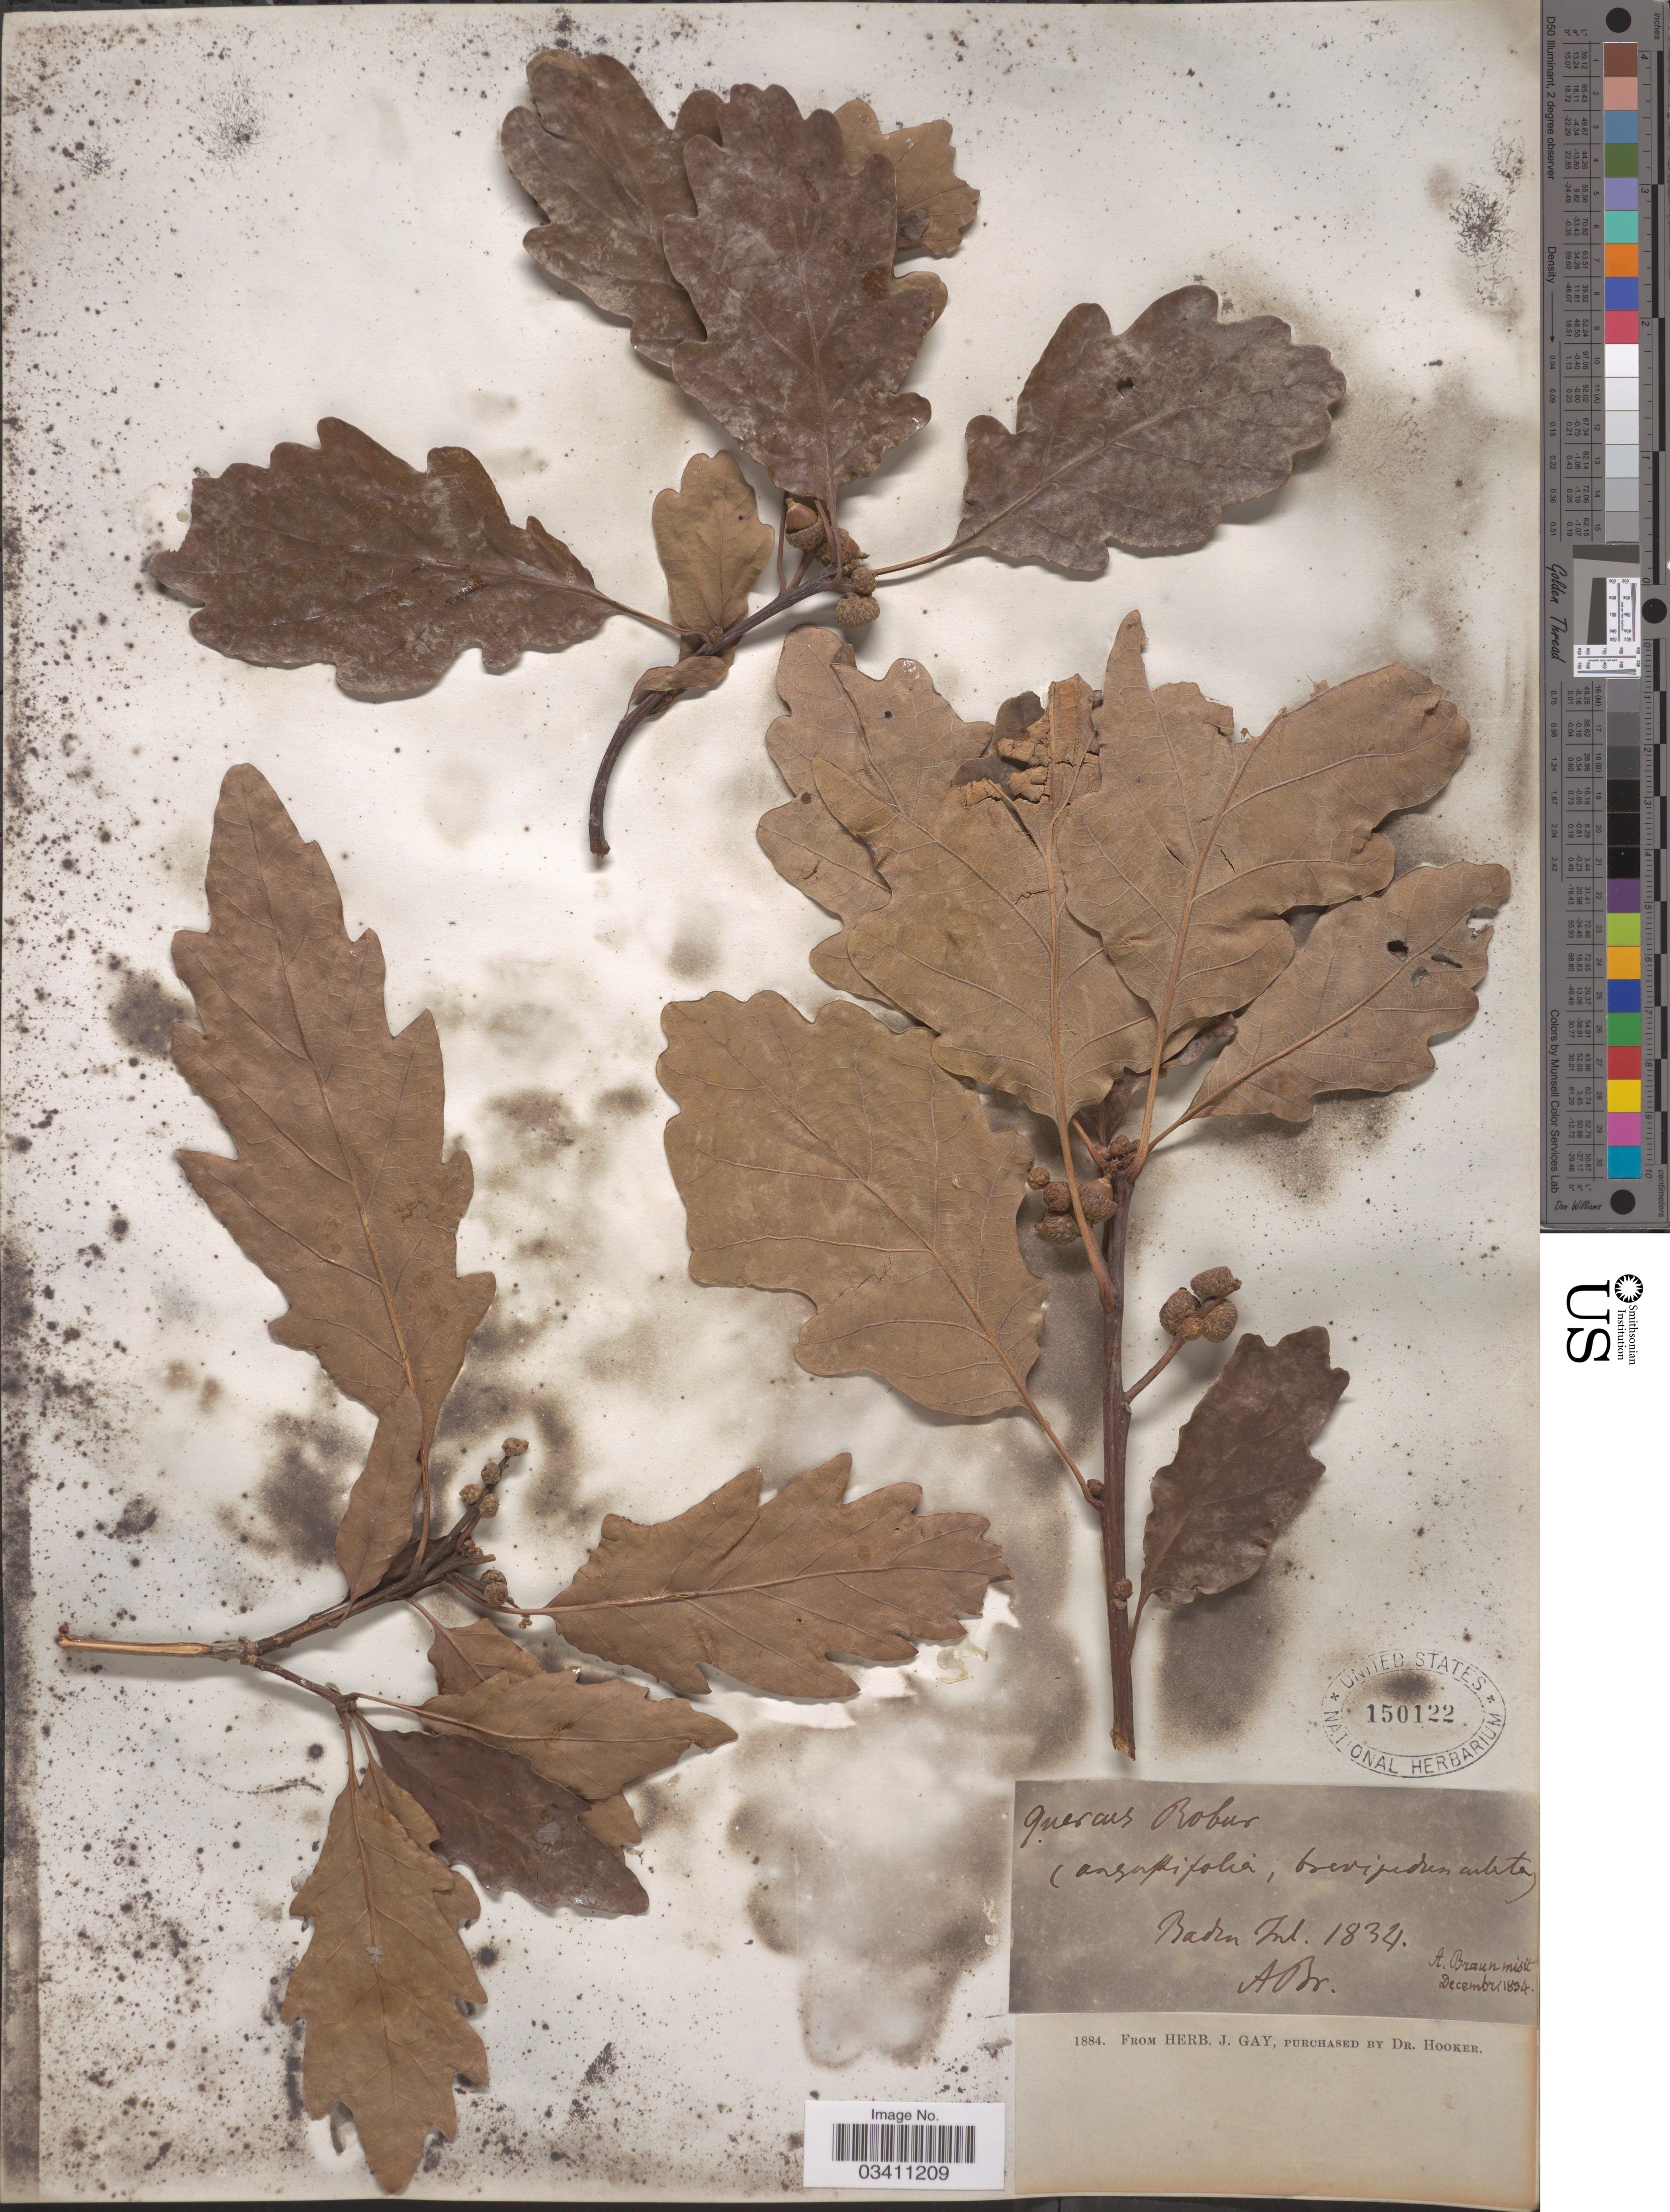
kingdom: Plantae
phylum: Tracheophyta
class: Magnoliopsida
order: Fagales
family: Fagaceae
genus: Quercus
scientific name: Quercus robur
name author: L.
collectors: A. Br.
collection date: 1834-07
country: Germany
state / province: Baden-Württemberg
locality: Baden.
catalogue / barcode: US 150122